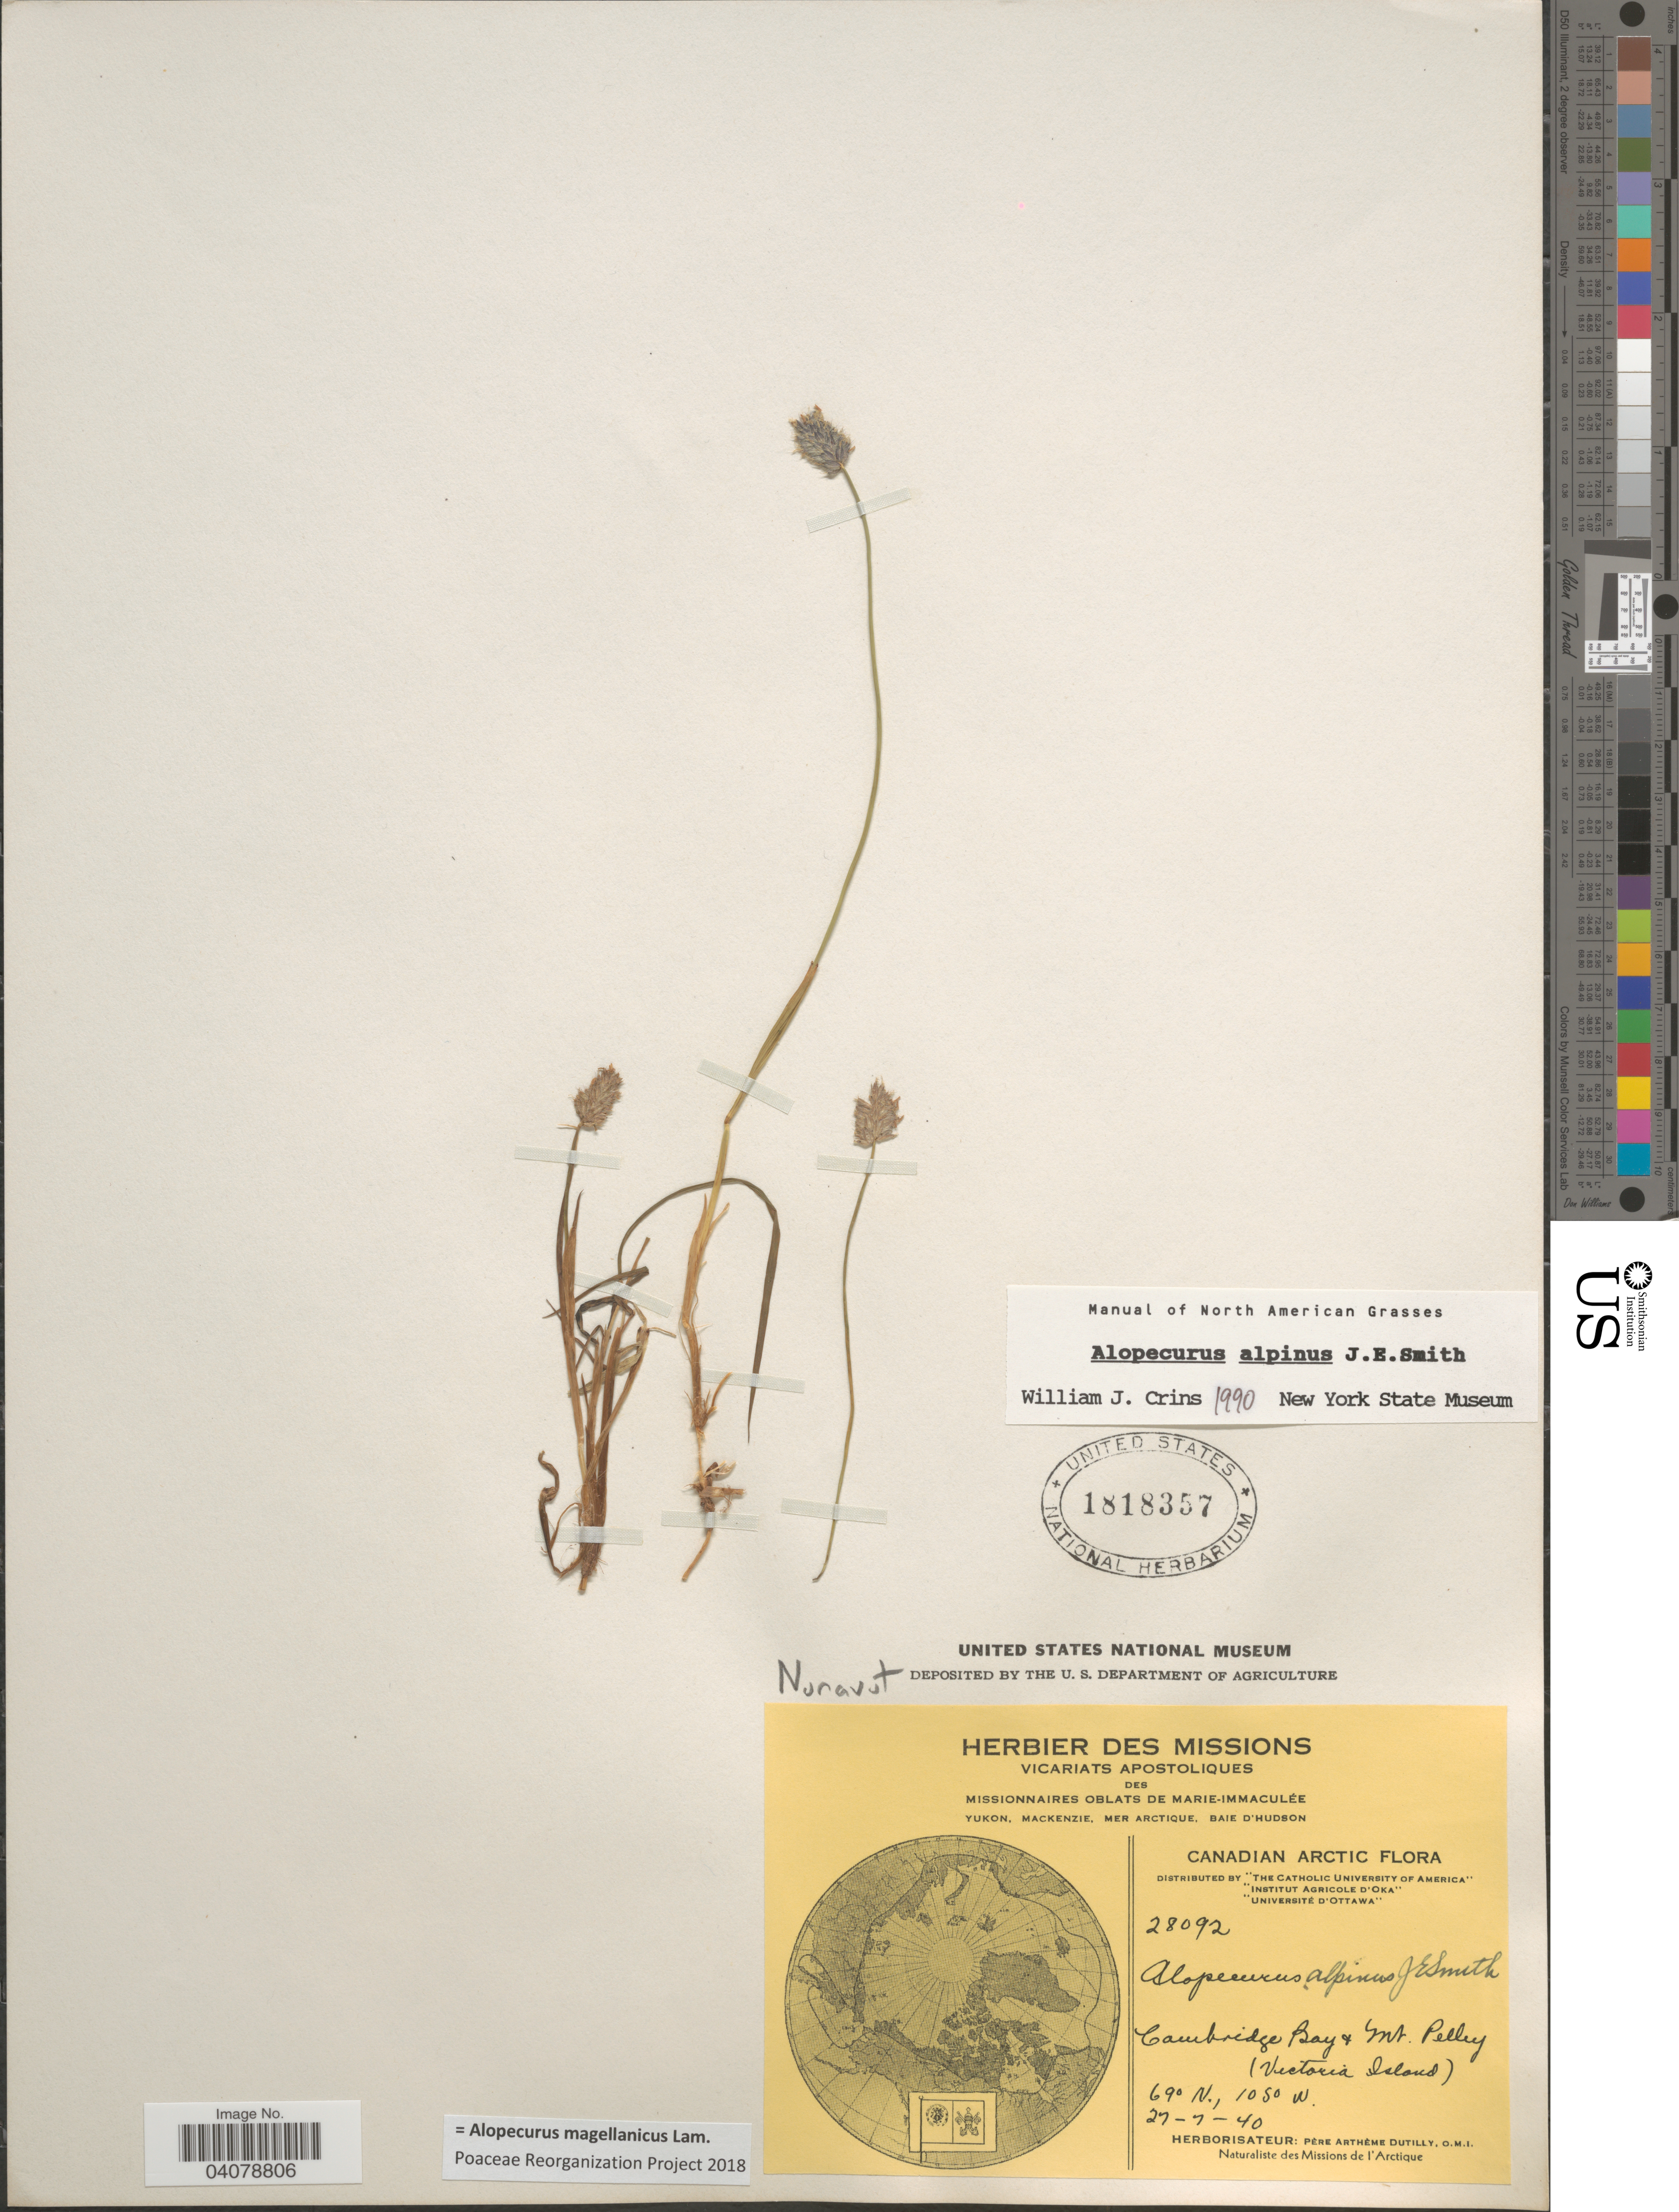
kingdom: Plantae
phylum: Tracheophyta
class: Liliopsida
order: Poales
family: Poaceae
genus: Alopecurus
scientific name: Alopecurus magellanicus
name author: Lam.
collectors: P. Dutilly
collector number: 28092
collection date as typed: Transcribed d/m/y: 27/7/40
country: Canada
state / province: Nunavut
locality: Canadian Arctic. Cambridge Bay & Mt. Pelley (Victoria Island). Herbier des Missions. Naturaliste des Missions de l'Arctique. [unsure placement]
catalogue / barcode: US 1818357